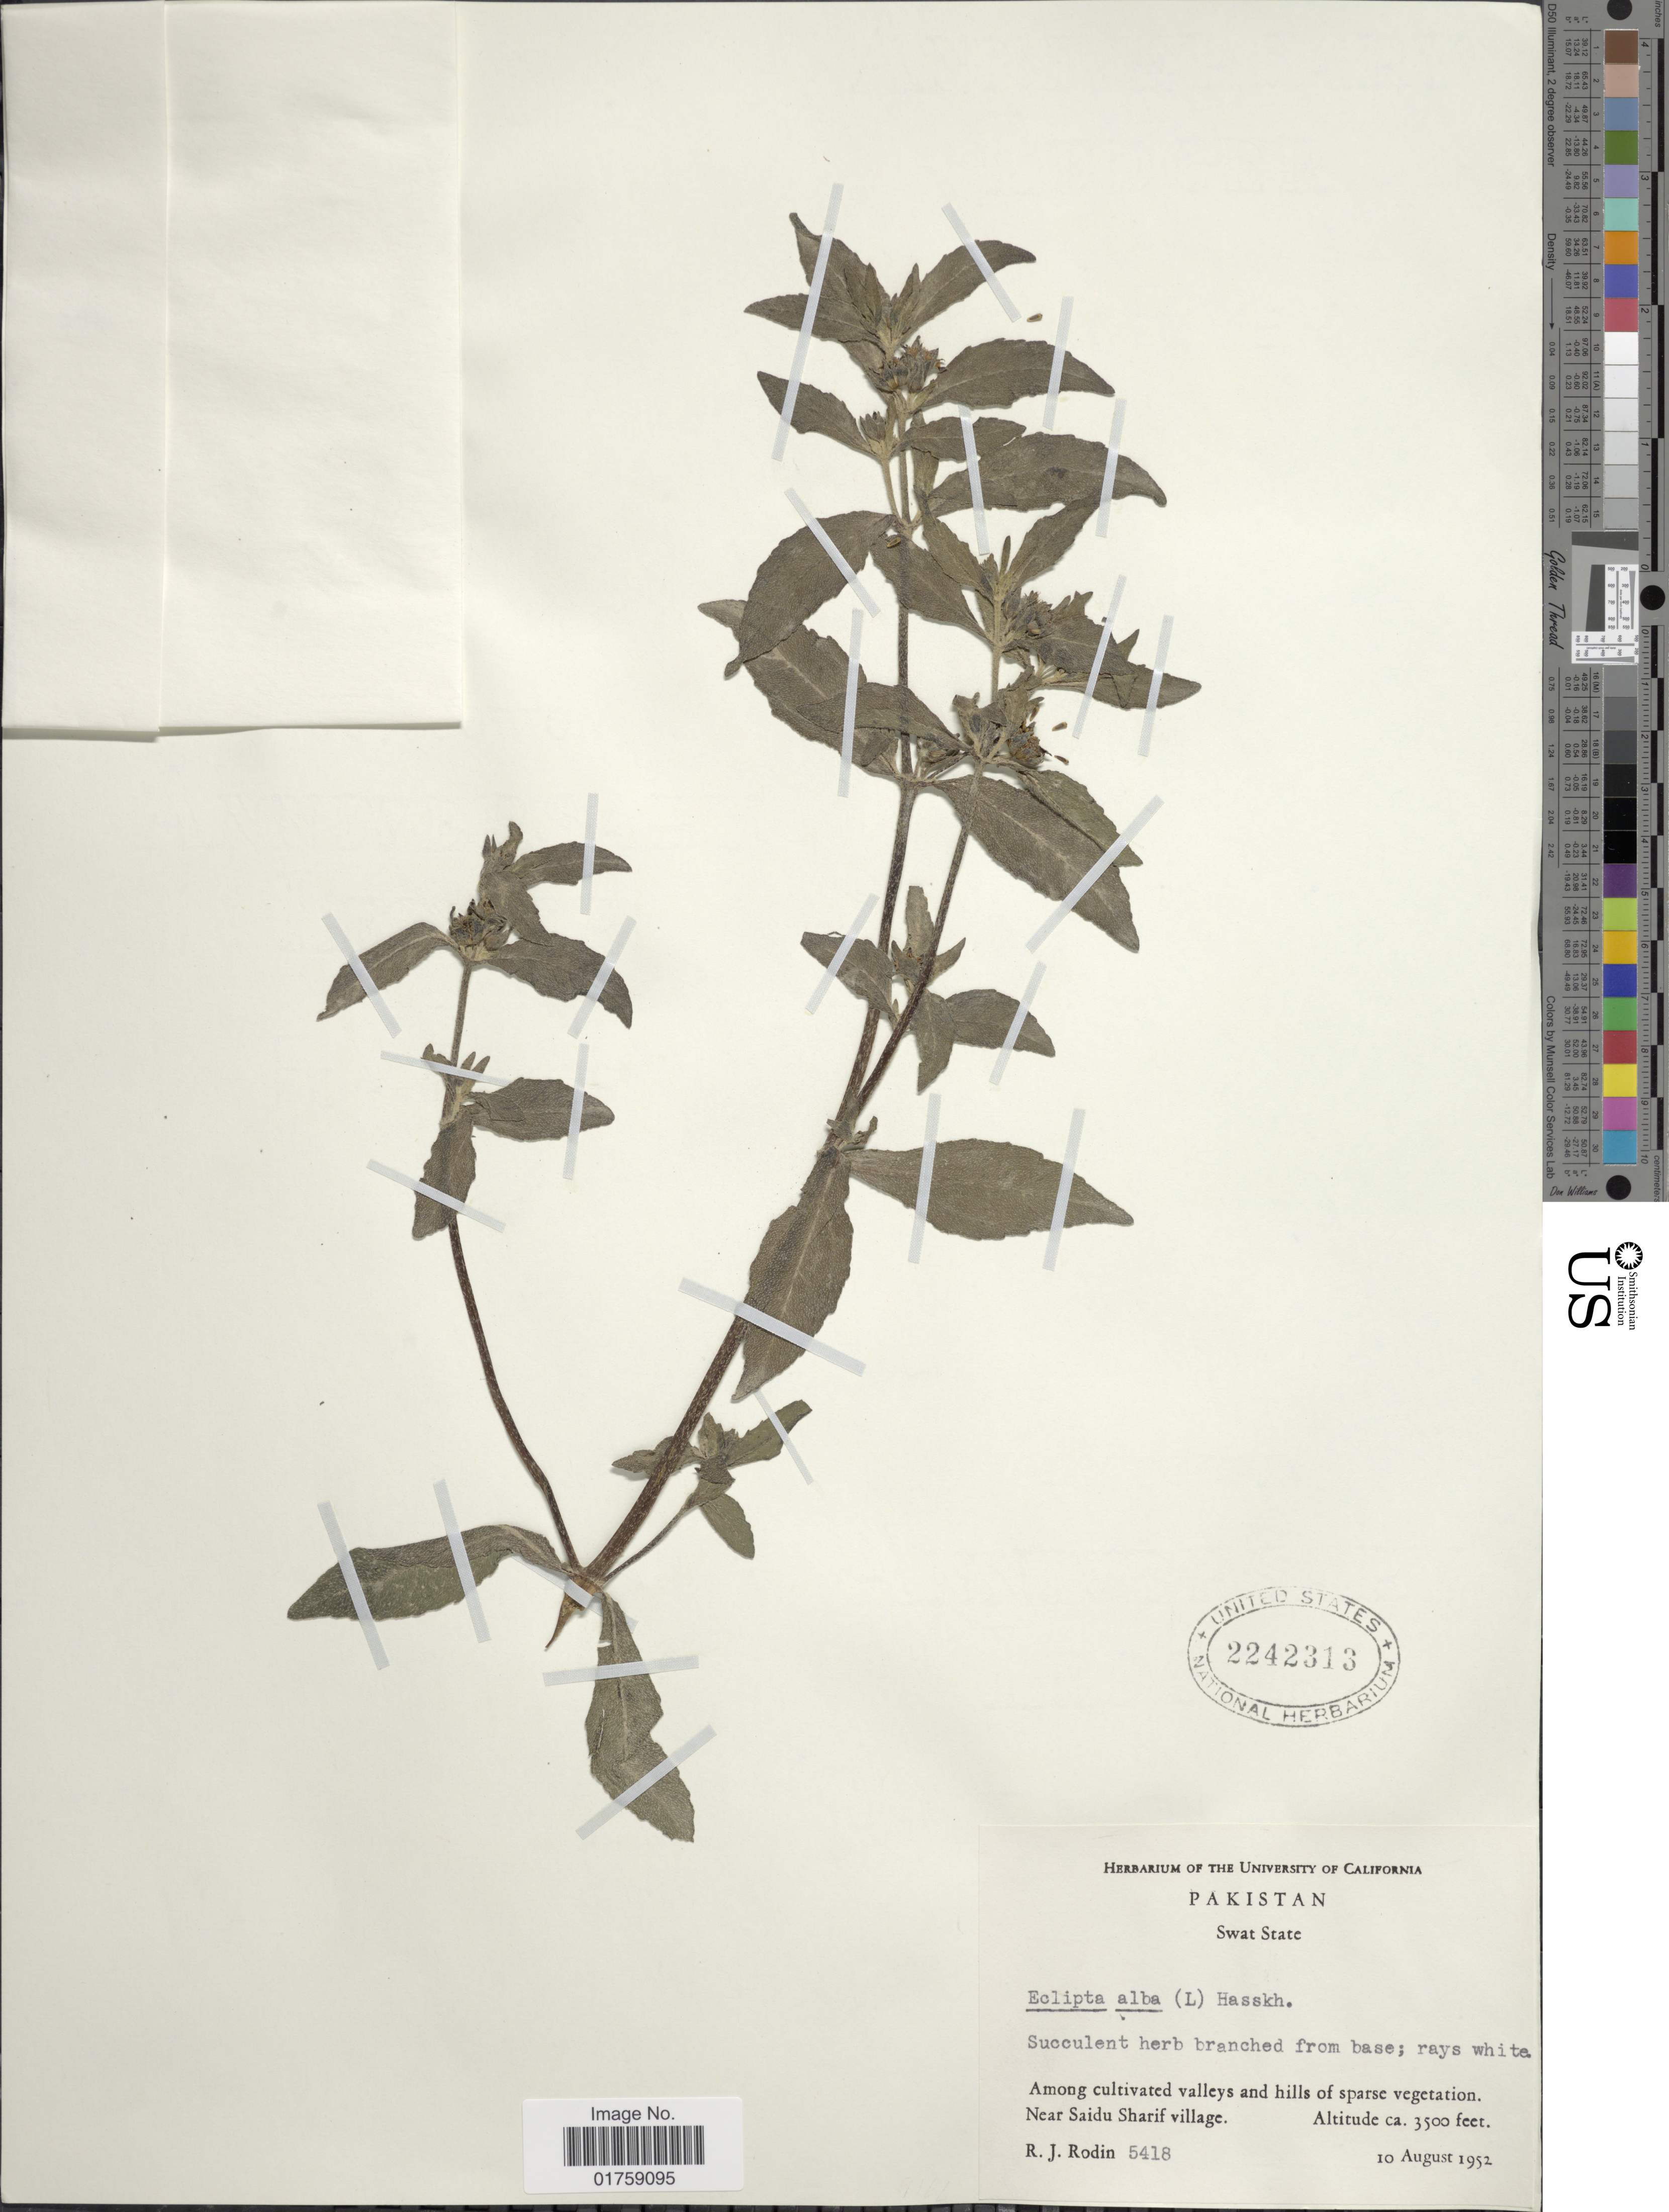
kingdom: Plantae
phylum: Tracheophyta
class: Magnoliopsida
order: Asterales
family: Asteraceae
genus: Eclipta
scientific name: Eclipta prostrata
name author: (L.) L.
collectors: R. J. Rodin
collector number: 5418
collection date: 1952-08-10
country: Pakistan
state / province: Khyber Pakhtunkhwa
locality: Pakistan. Swat State. Among culitvated valleys and hills of sparse vegetation. Near Saidu Sharif village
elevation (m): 1067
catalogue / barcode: US 2242313